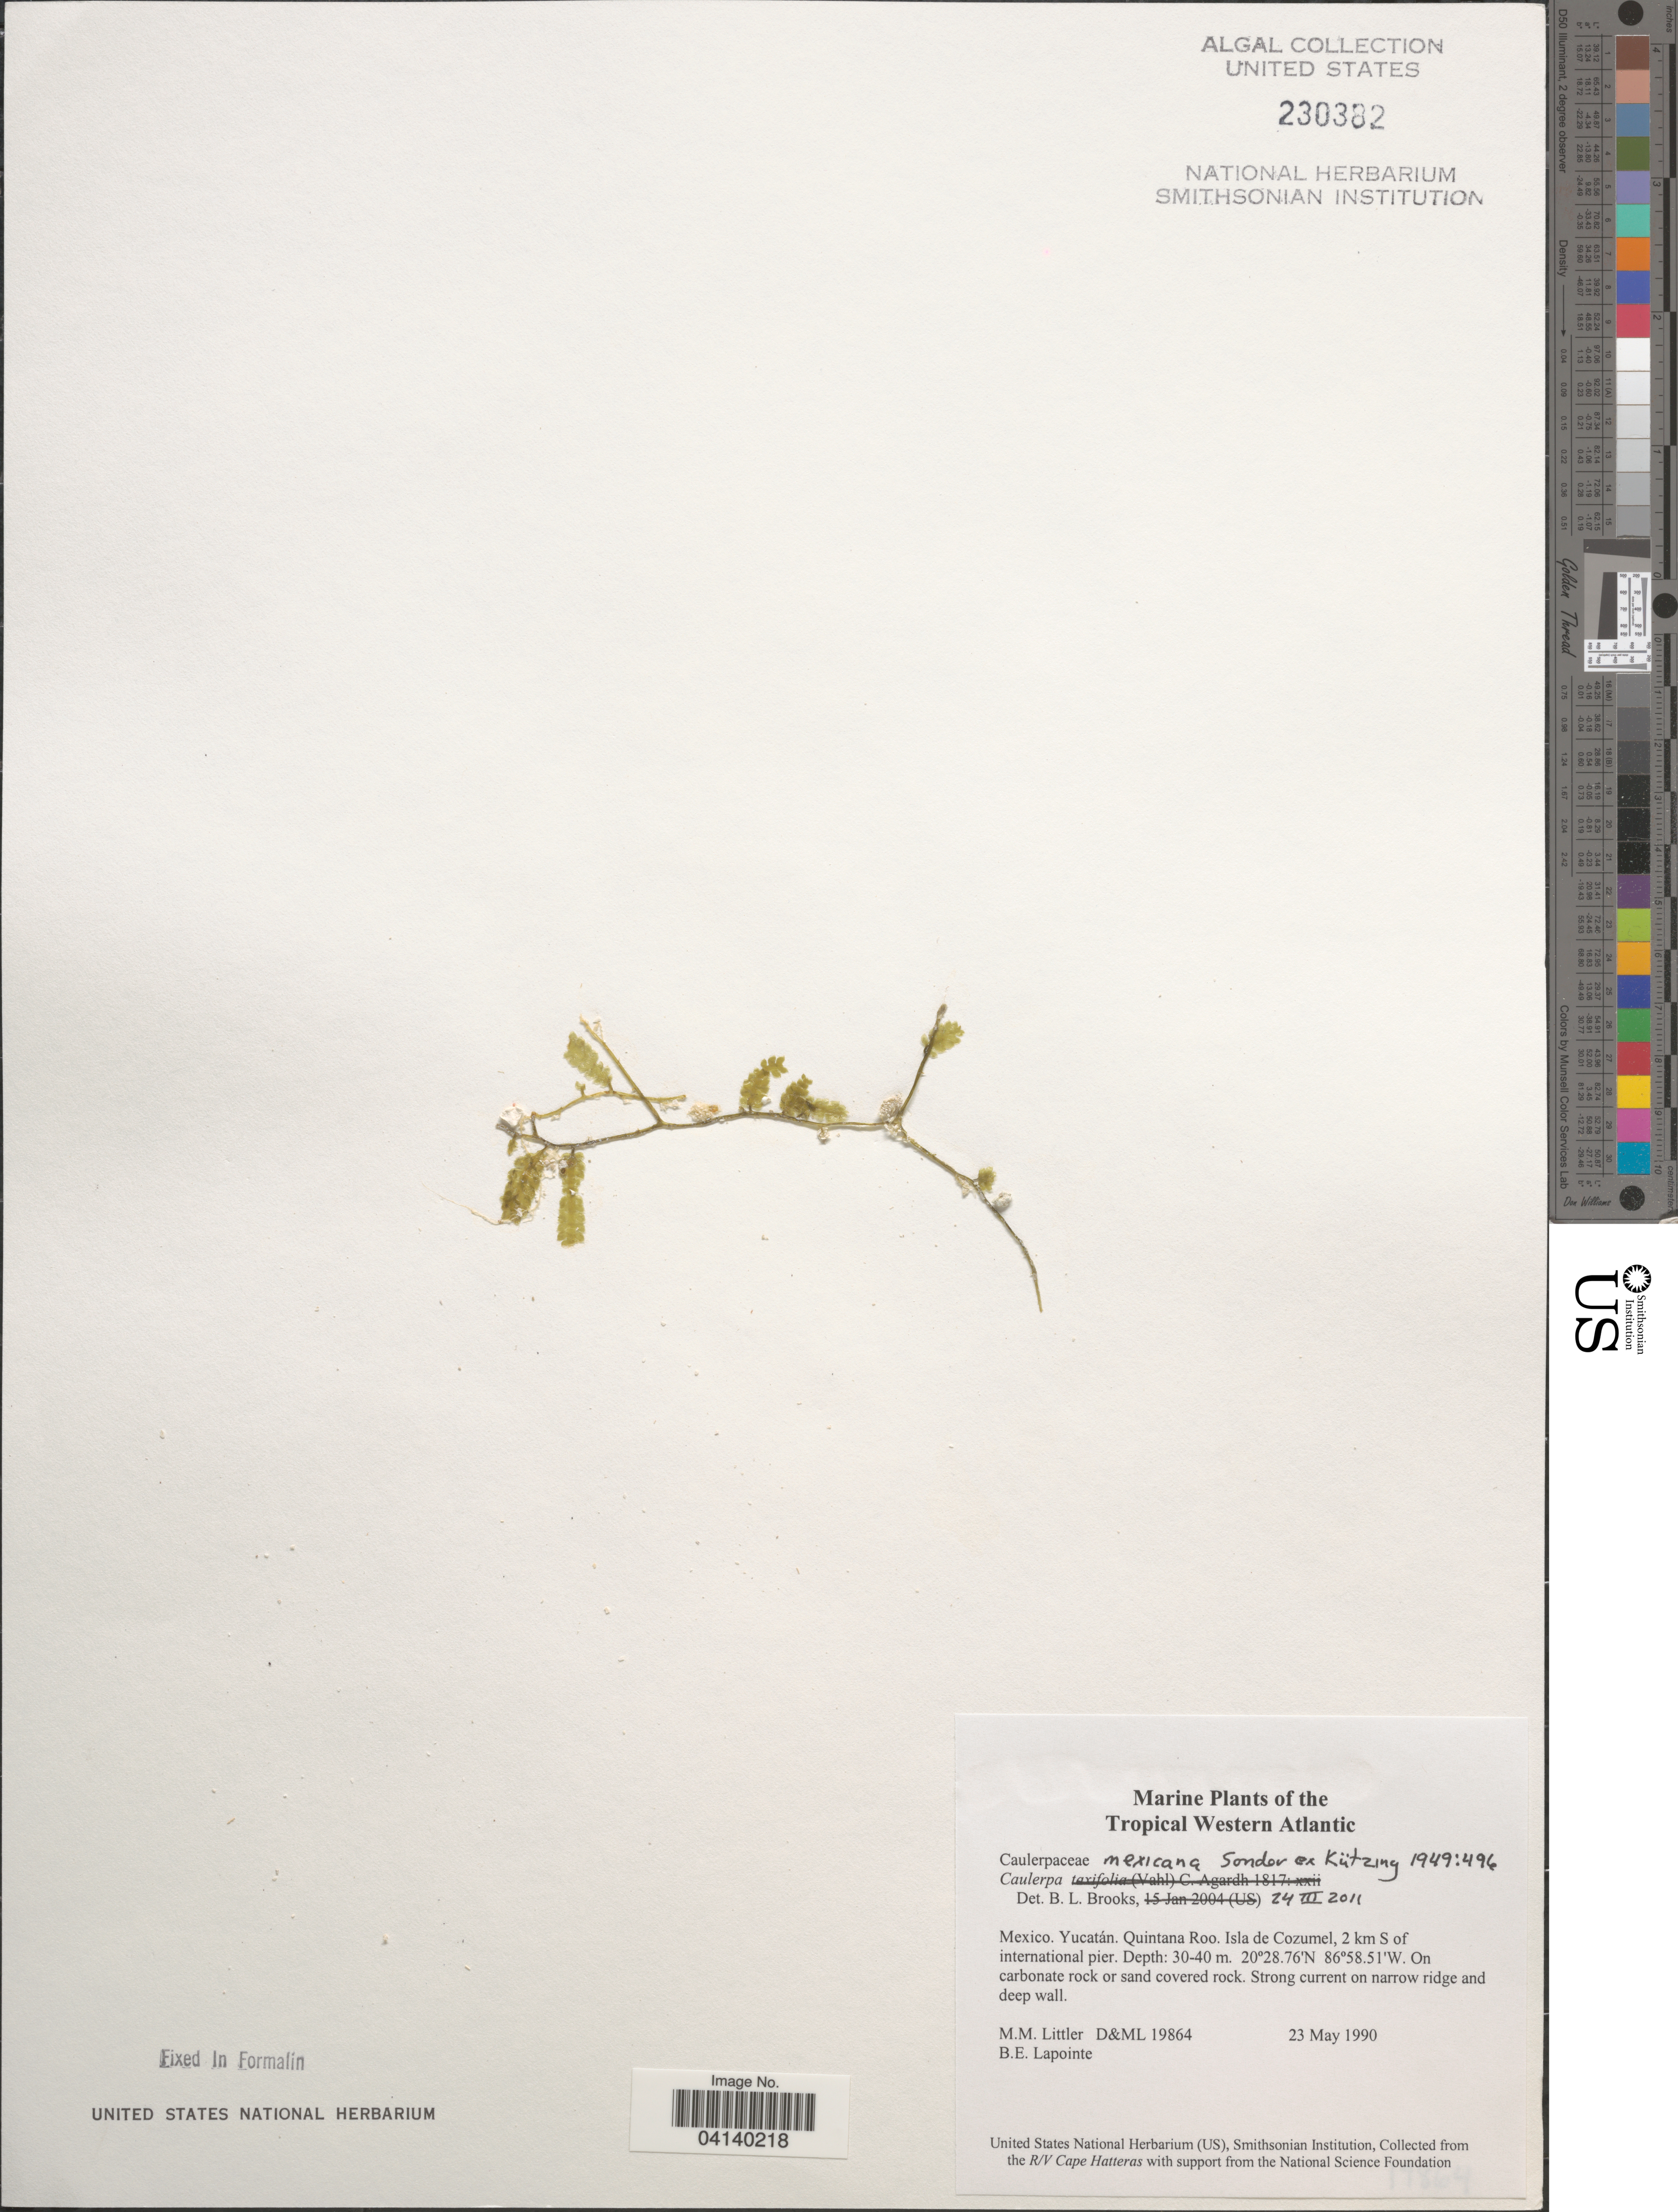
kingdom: Plantae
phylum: Chlorophyta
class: Ulvophyceae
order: Bryopsidales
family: Caulerpaceae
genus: Caulerpa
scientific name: Caulerpa mexicana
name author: Sond. ex Kütz.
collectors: B. Lapointe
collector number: D&ML19864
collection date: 1990-05-23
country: Mexico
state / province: Yucatán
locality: Tropical Western Atlantic. Quintana Roo. Isla de Cozumel, 2 km S of international pier.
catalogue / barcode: US 230382